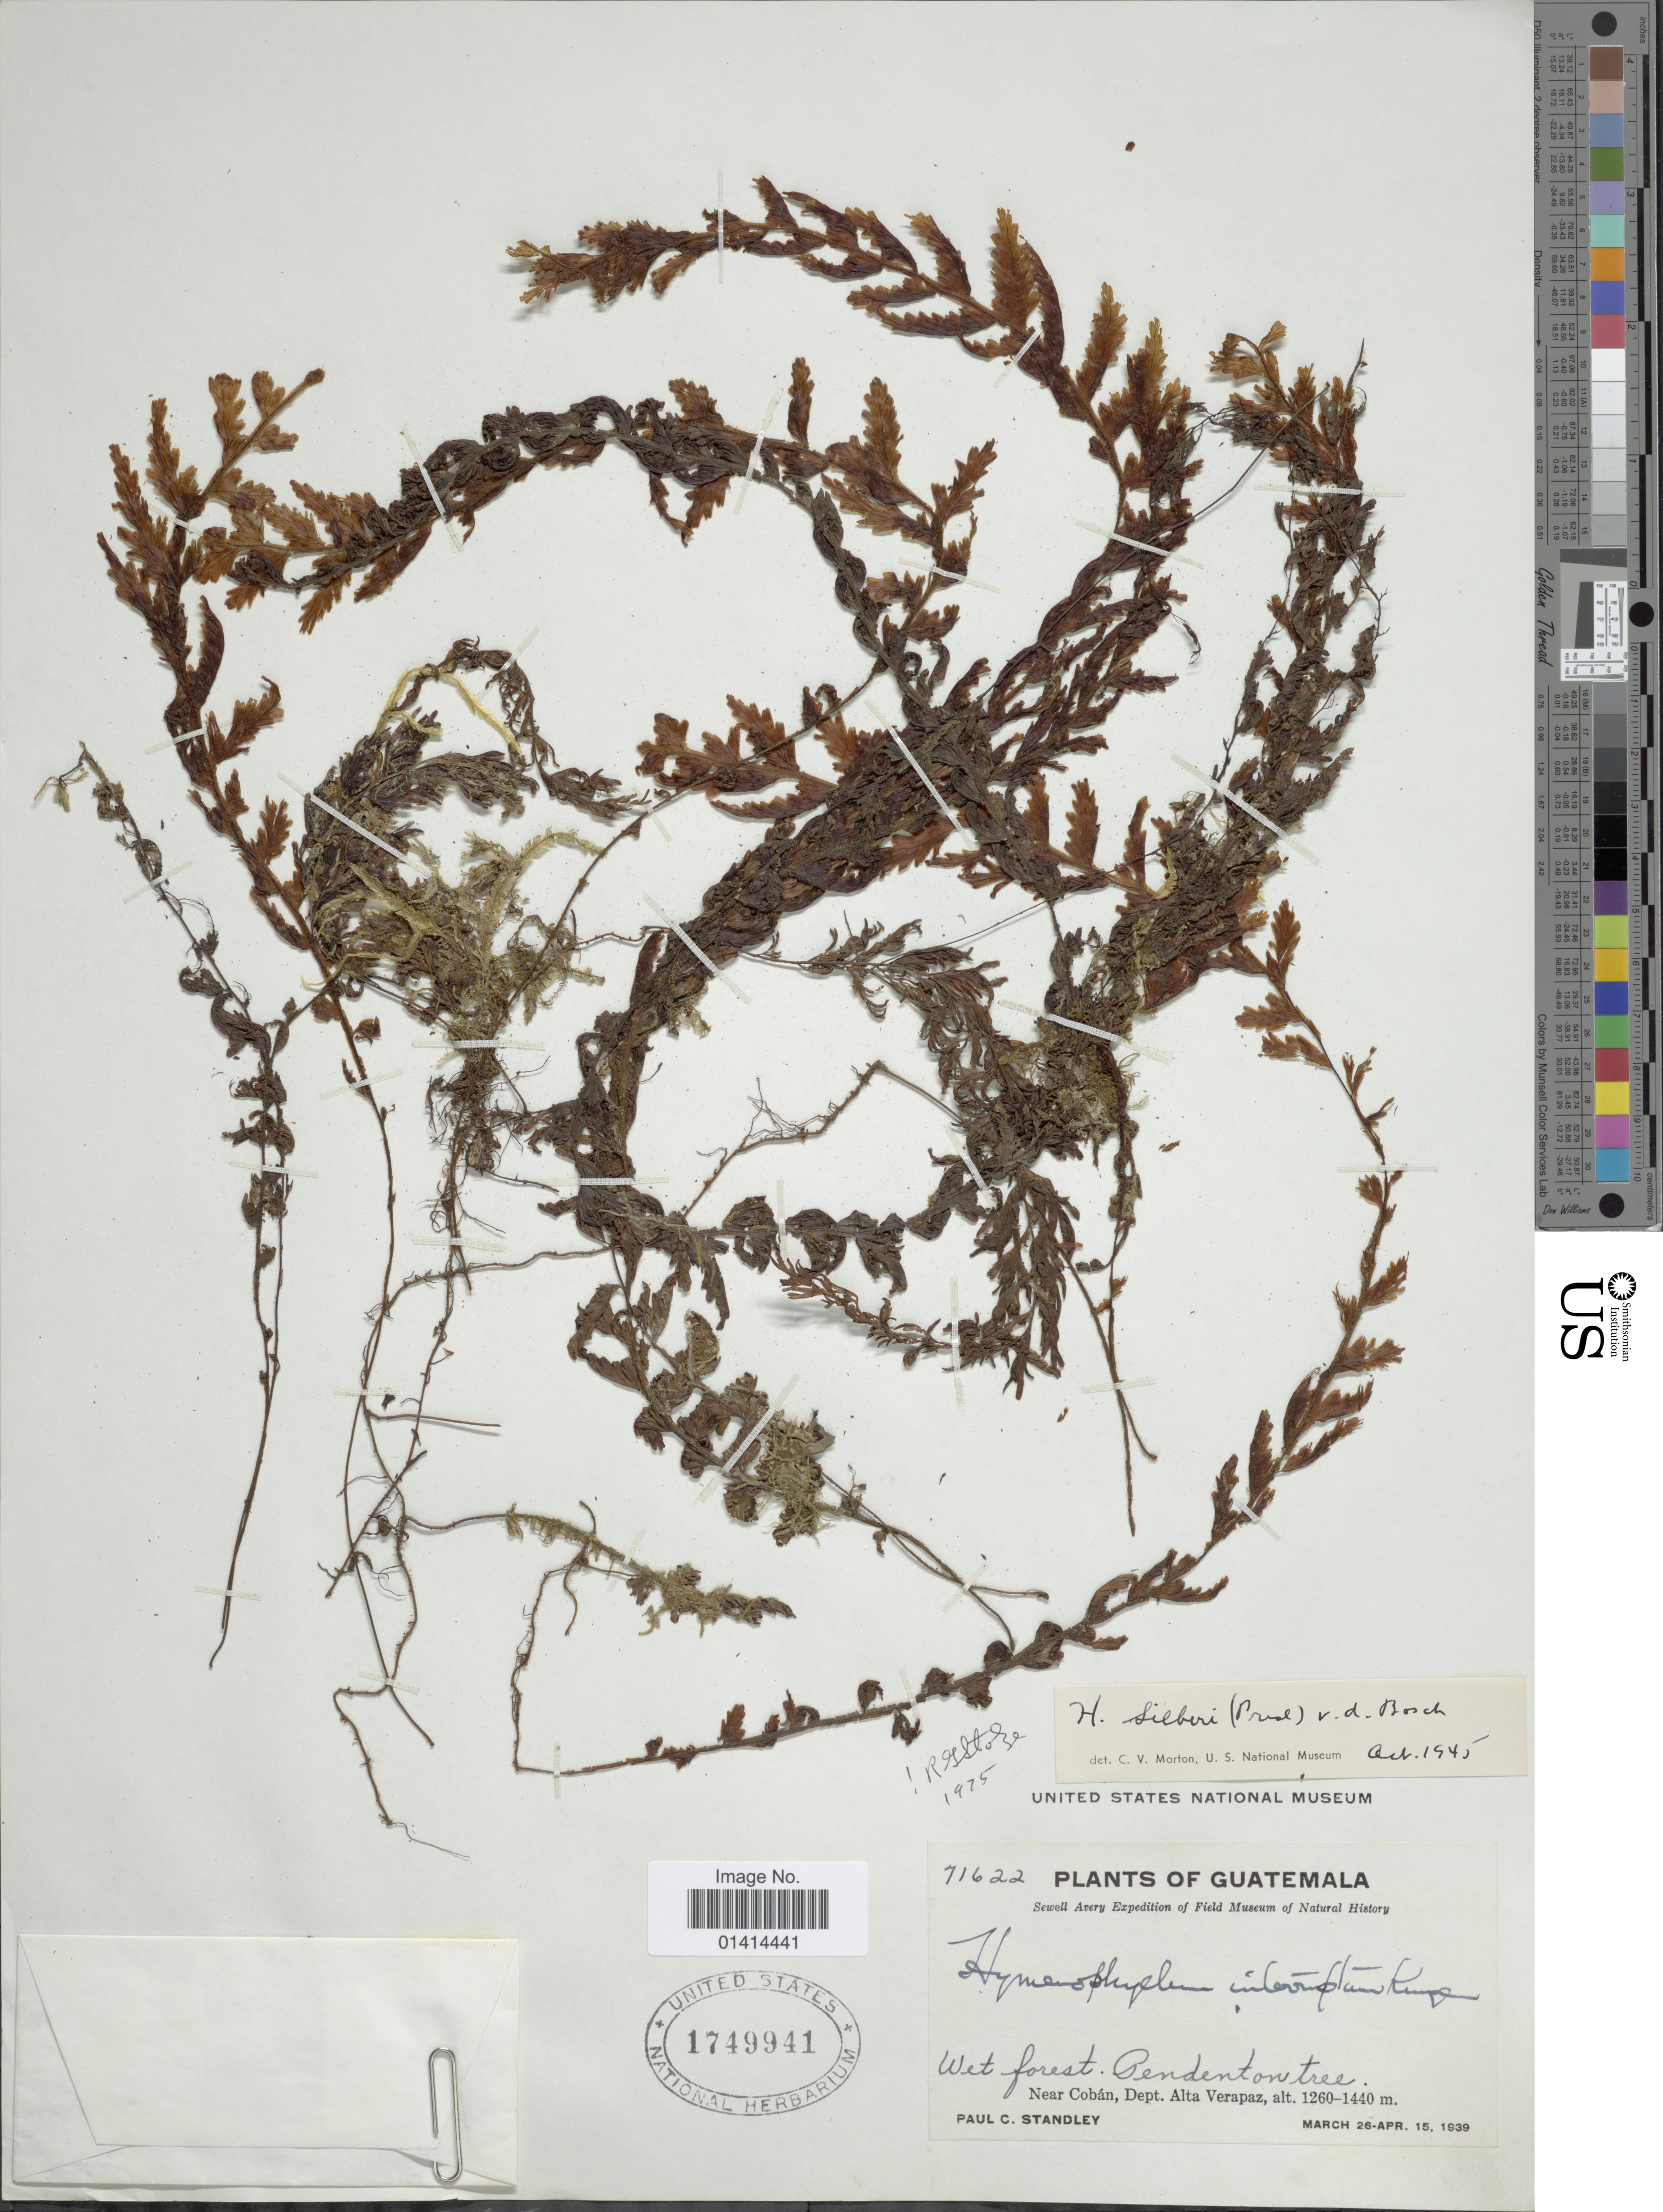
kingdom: Plantae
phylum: Tracheophyta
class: Polypodiopsida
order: Hymenophyllales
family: Hymenophyllaceae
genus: Hymenophyllum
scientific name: Hymenophyllum sieberi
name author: (C. Presl) Bosch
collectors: P. C. Standley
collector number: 71622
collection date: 1939-03-26/1939-04-15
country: Guatemala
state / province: Alta Verapaz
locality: Near Cobán, Dept Alta Verapaz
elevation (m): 1260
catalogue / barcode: US 1749941